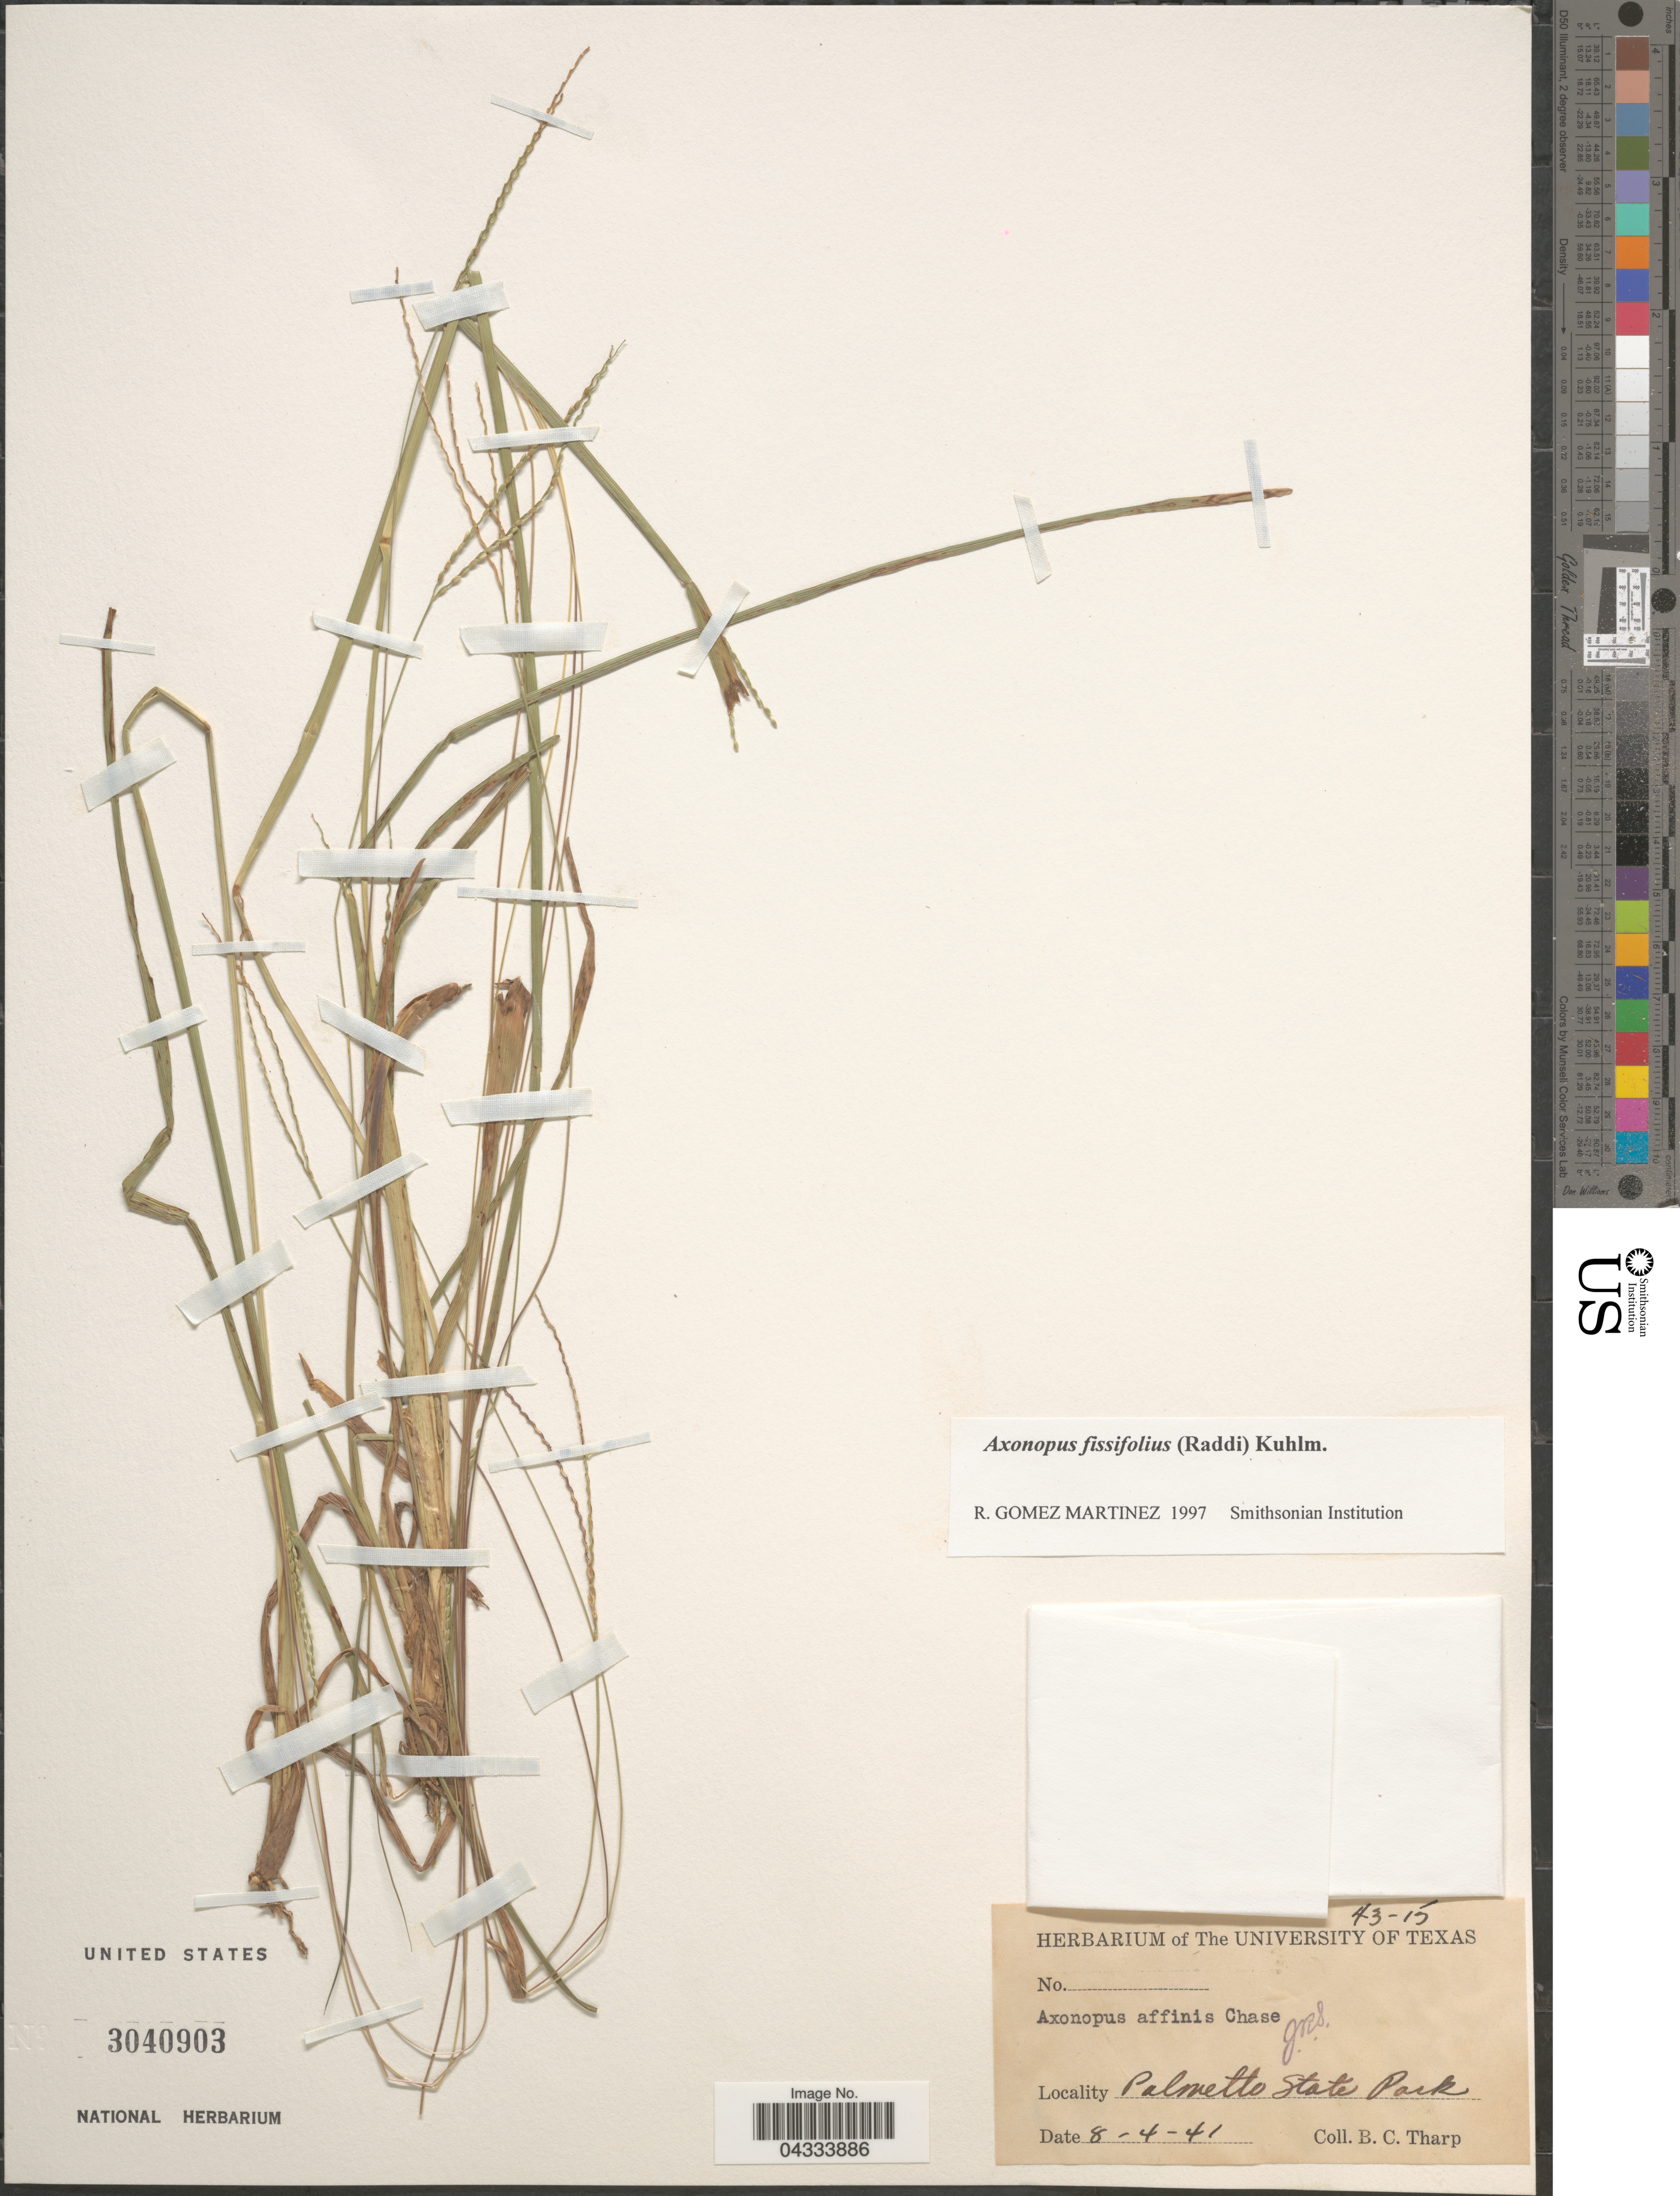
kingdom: Plantae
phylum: Tracheophyta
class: Liliopsida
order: Poales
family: Poaceae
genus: Axonopus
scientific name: Axonopus fissifolius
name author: (Raddi) Kuhlm.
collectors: B. C. Tharp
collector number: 43-15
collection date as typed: Transcribed d/m/y: 4/8/41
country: United States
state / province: Texas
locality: Palmetto State Park.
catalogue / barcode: US 3040903